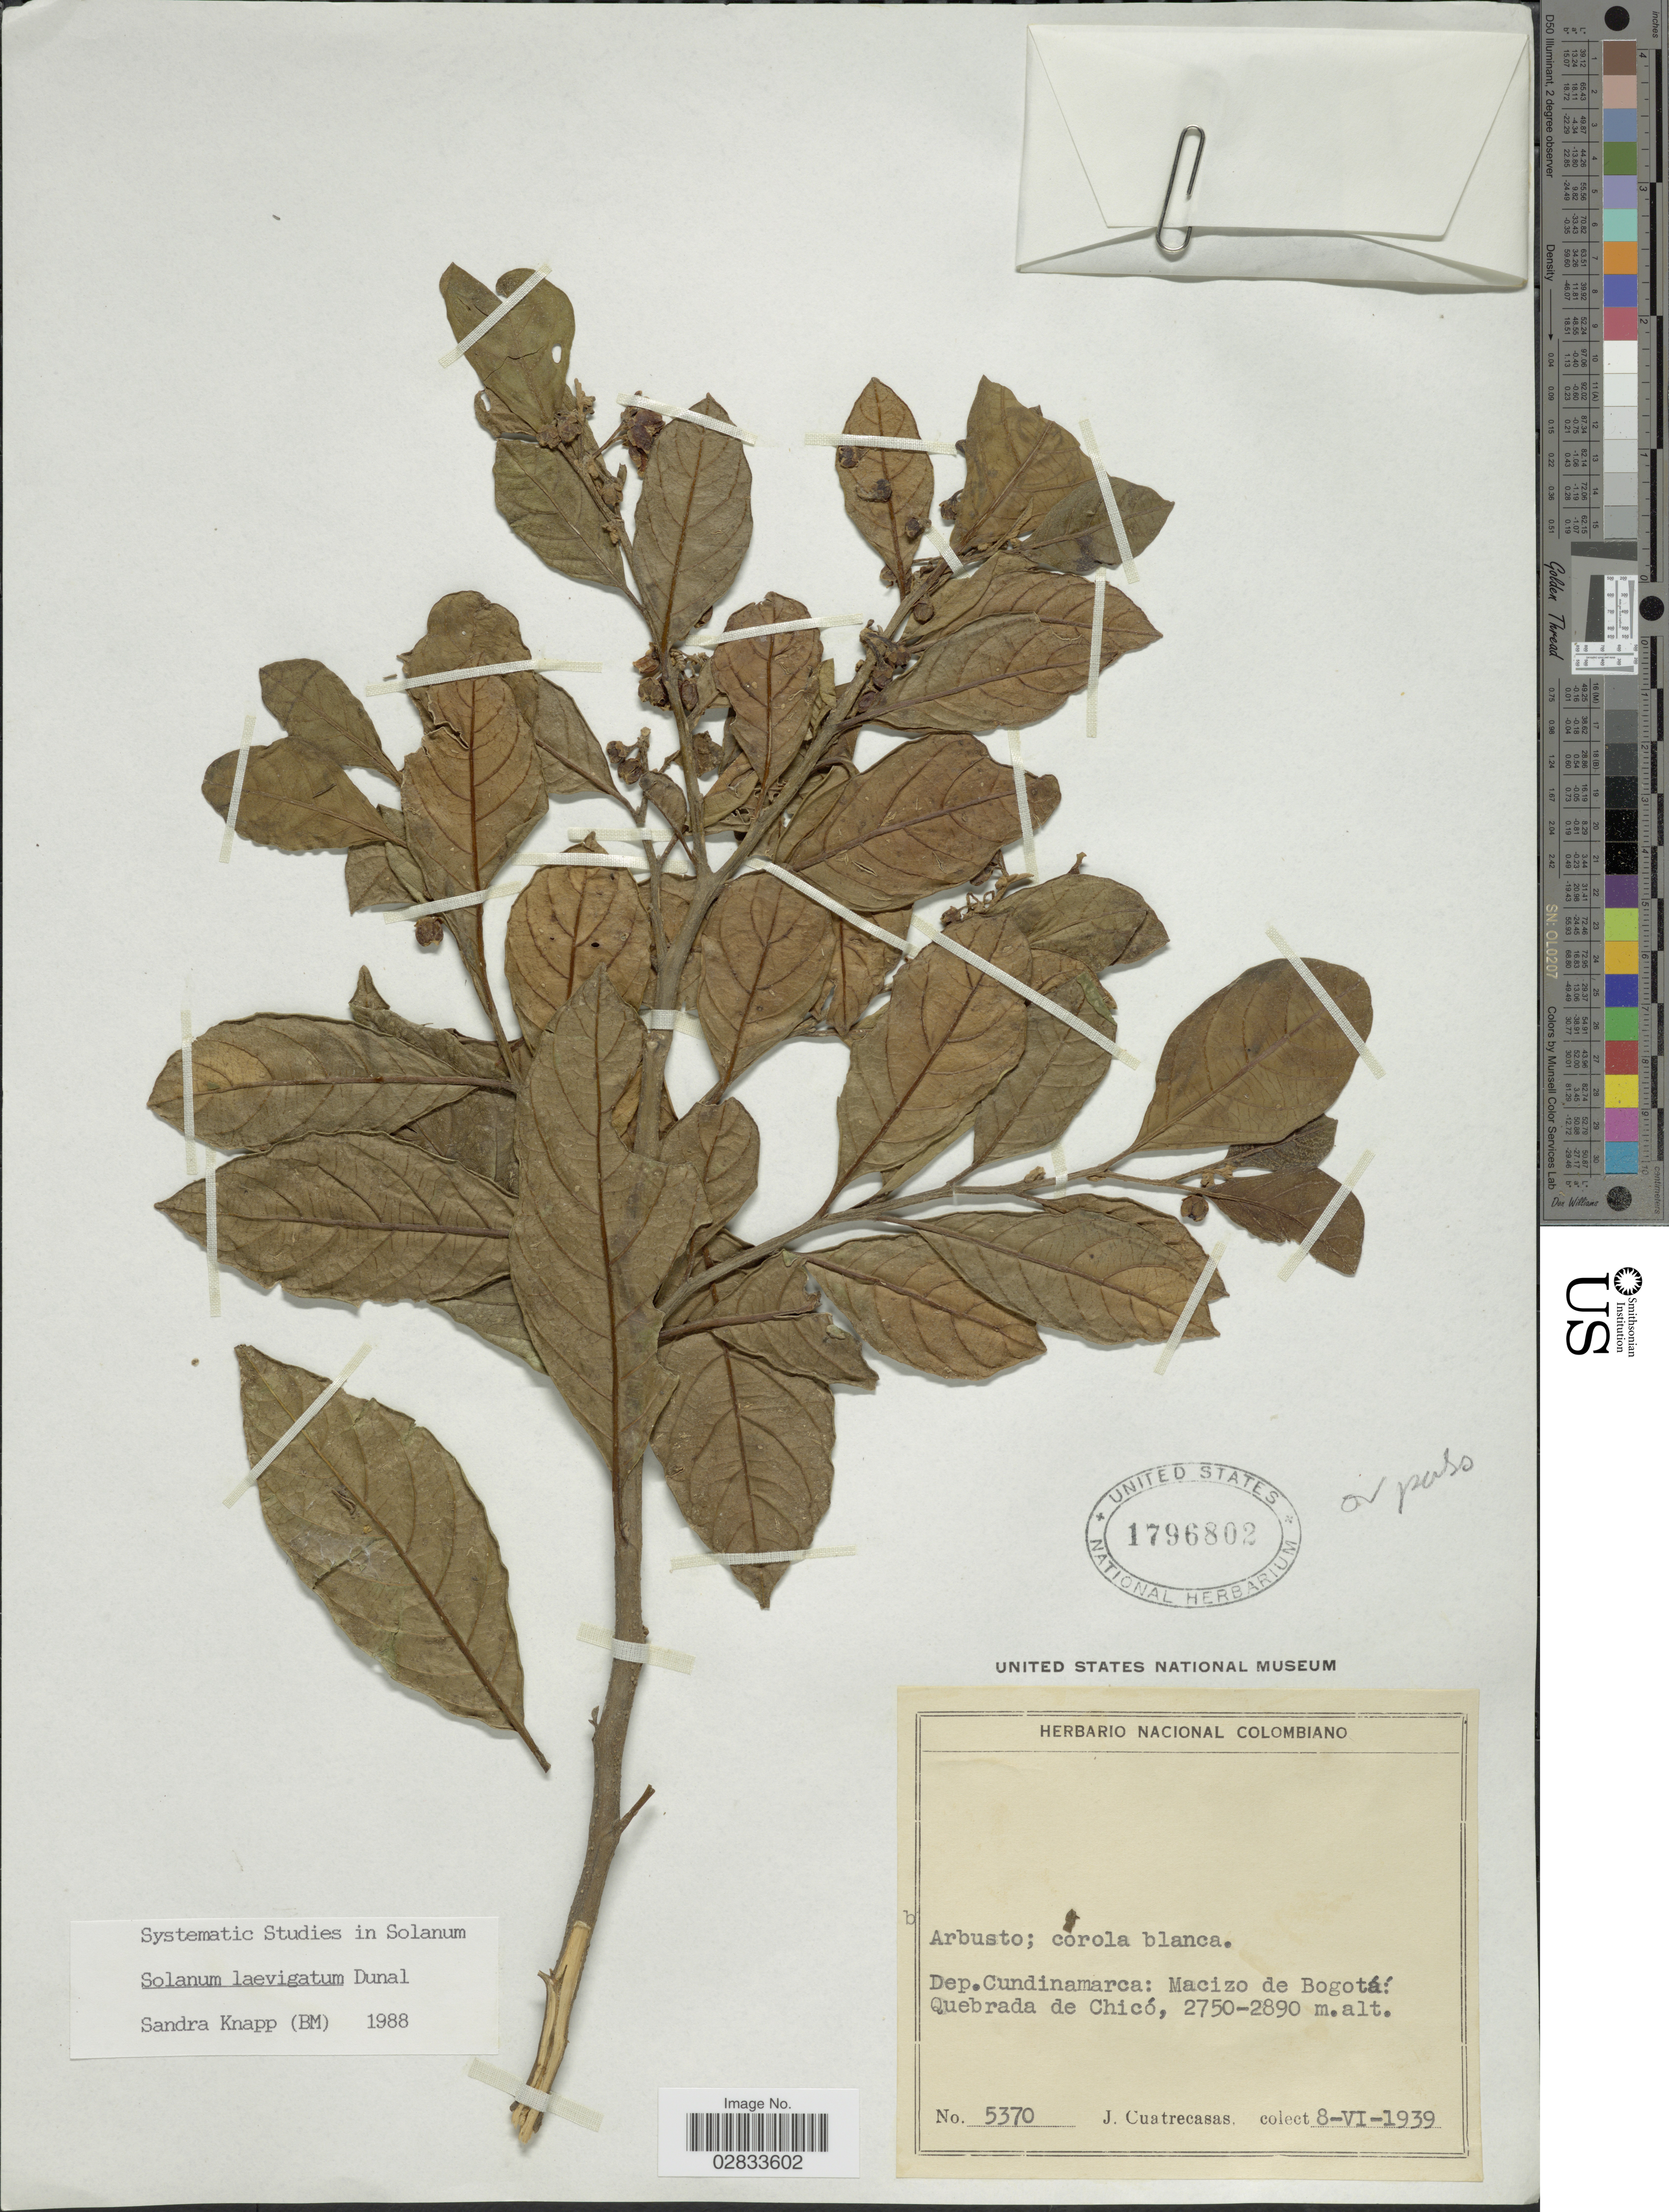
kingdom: Plantae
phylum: Tracheophyta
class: Magnoliopsida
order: Solanales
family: Solanaceae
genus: Solanum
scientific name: Solanum laevigatum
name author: Dunal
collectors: J. Cuatrecasas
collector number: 5370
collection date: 1939-06-08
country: Colombia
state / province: Cundinamarca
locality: Dep. Cundinamarca: Macizo de Bogotá: Quebrada de Chicó.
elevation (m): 2750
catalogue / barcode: US 1796802